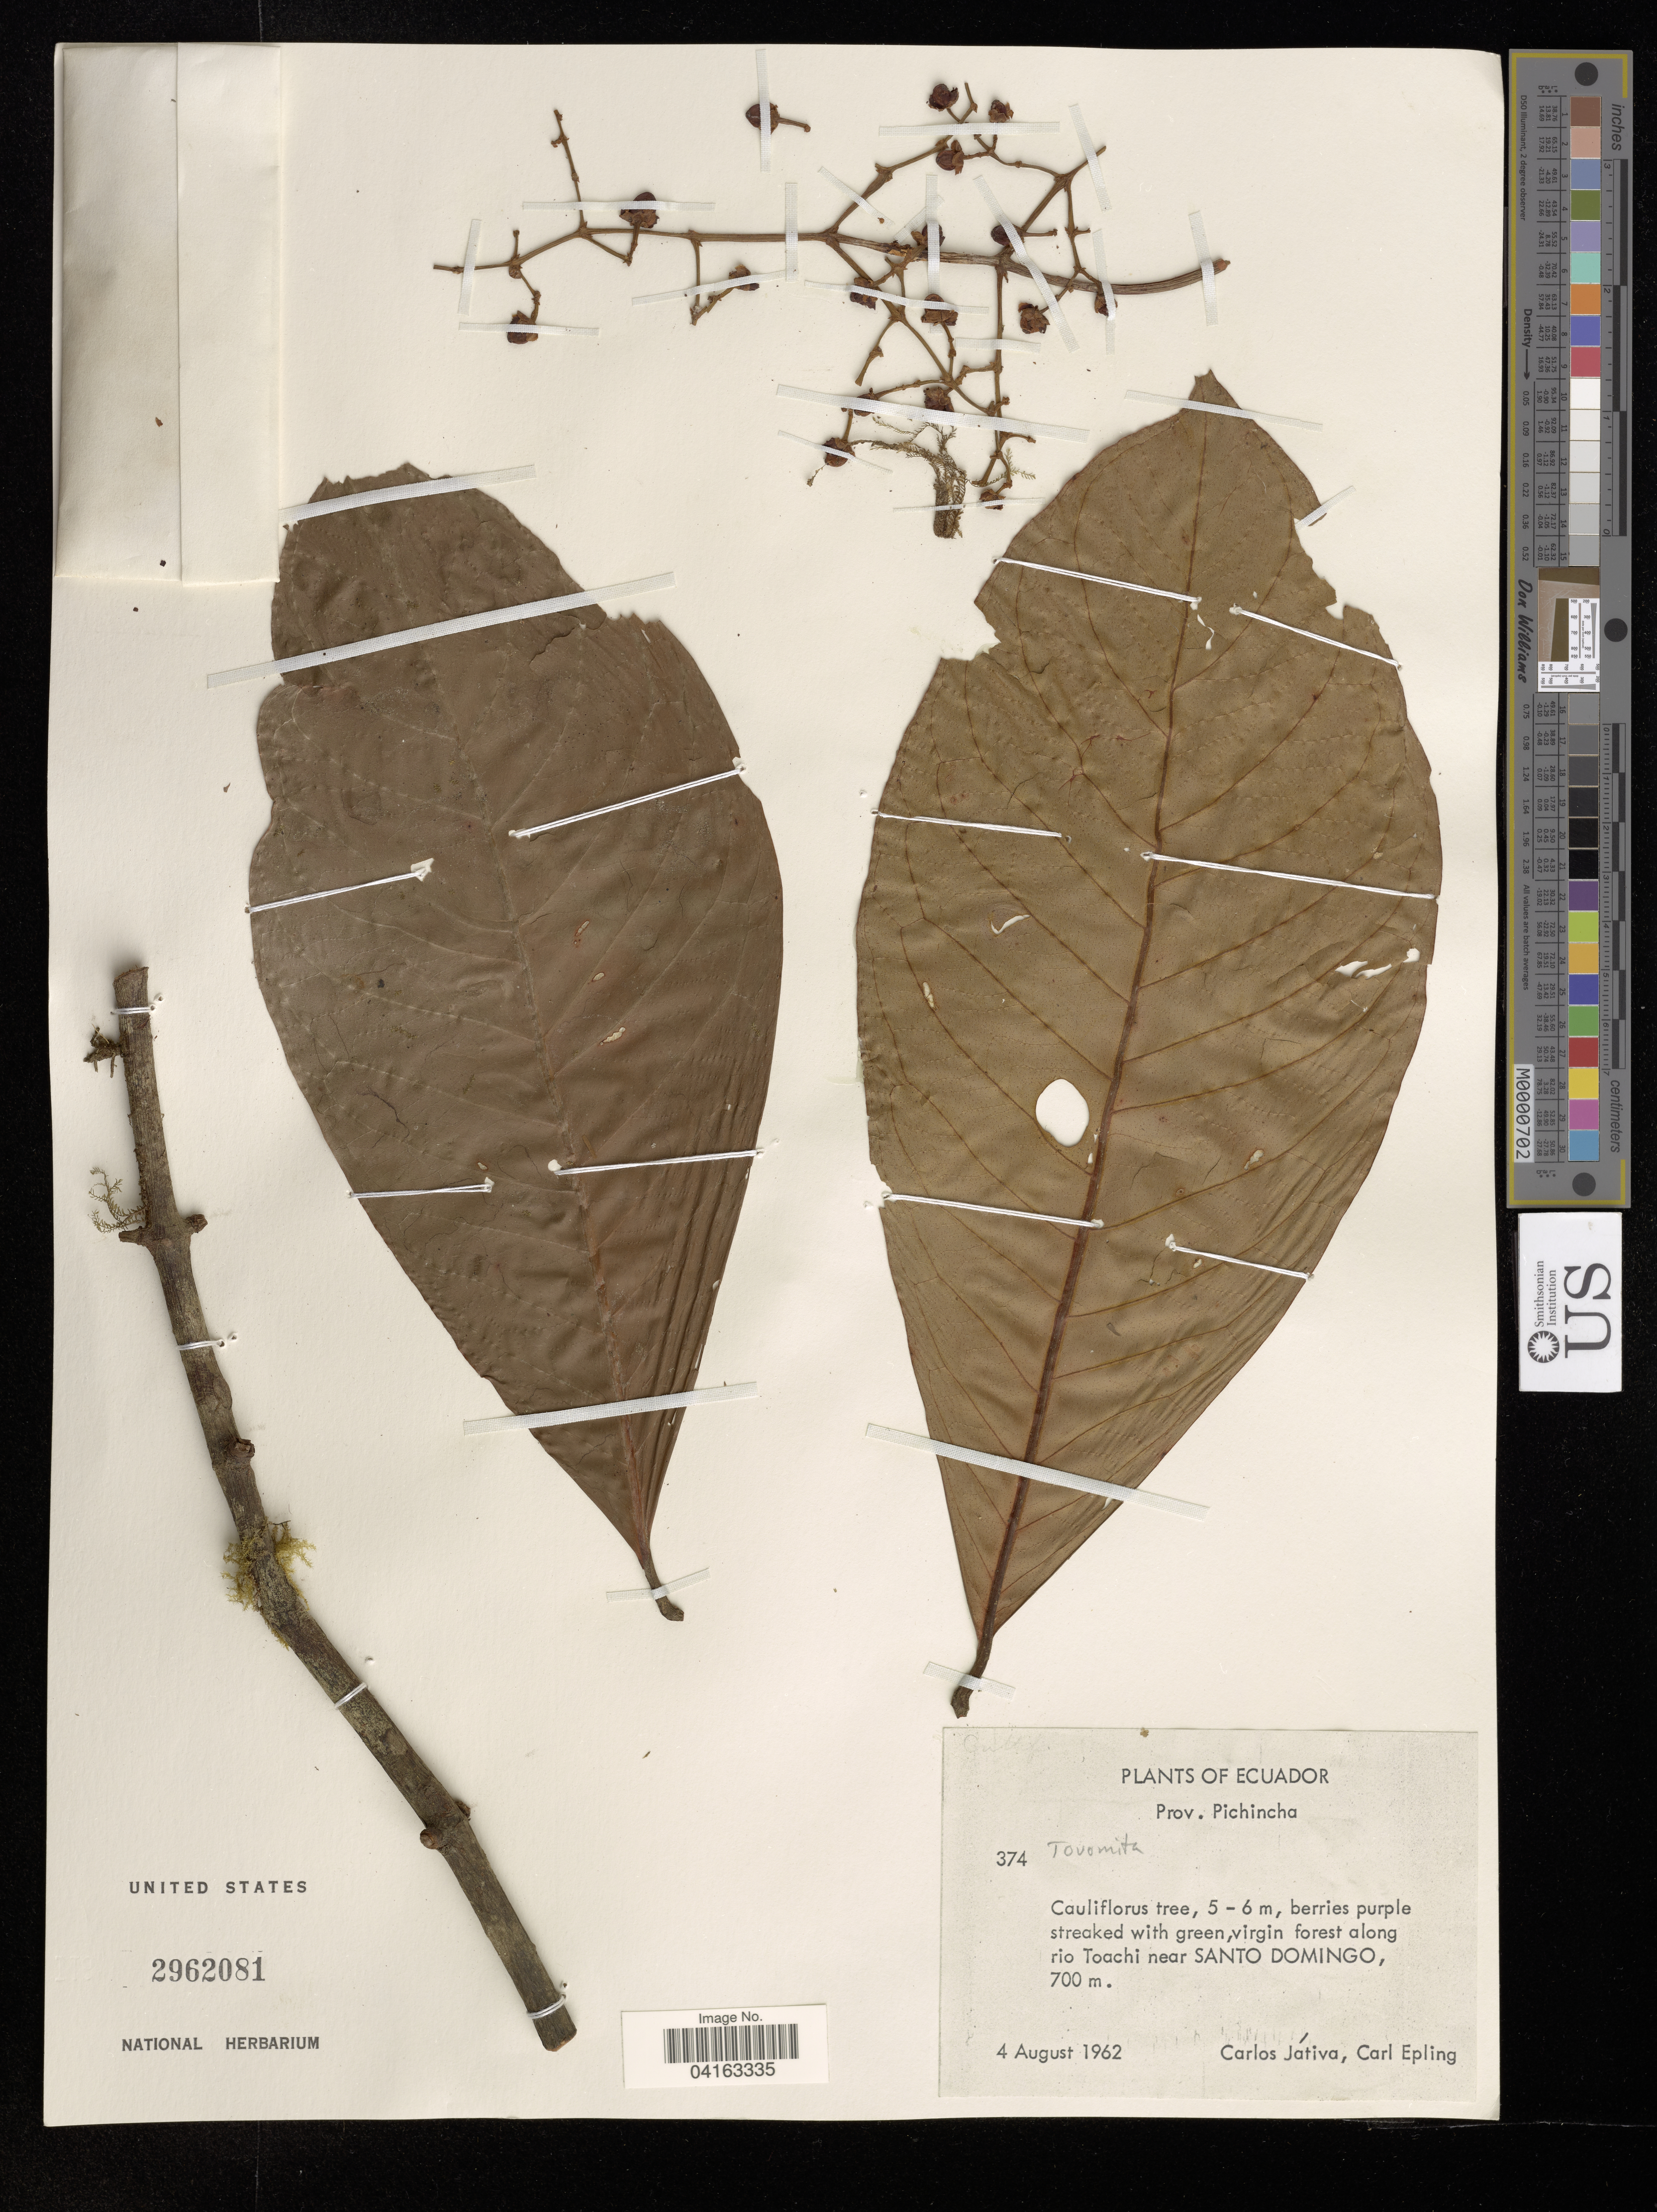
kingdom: Plantae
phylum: Tracheophyta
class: Magnoliopsida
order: Malpighiales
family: Clusiaceae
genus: Tovomita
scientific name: Tovomita sp.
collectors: C. Játiva & C. C. Epling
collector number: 374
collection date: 1962-08-04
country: Ecuador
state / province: Pichincha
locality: Along rio Toachi near Santo Domingo, 700 m.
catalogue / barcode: US 2962081